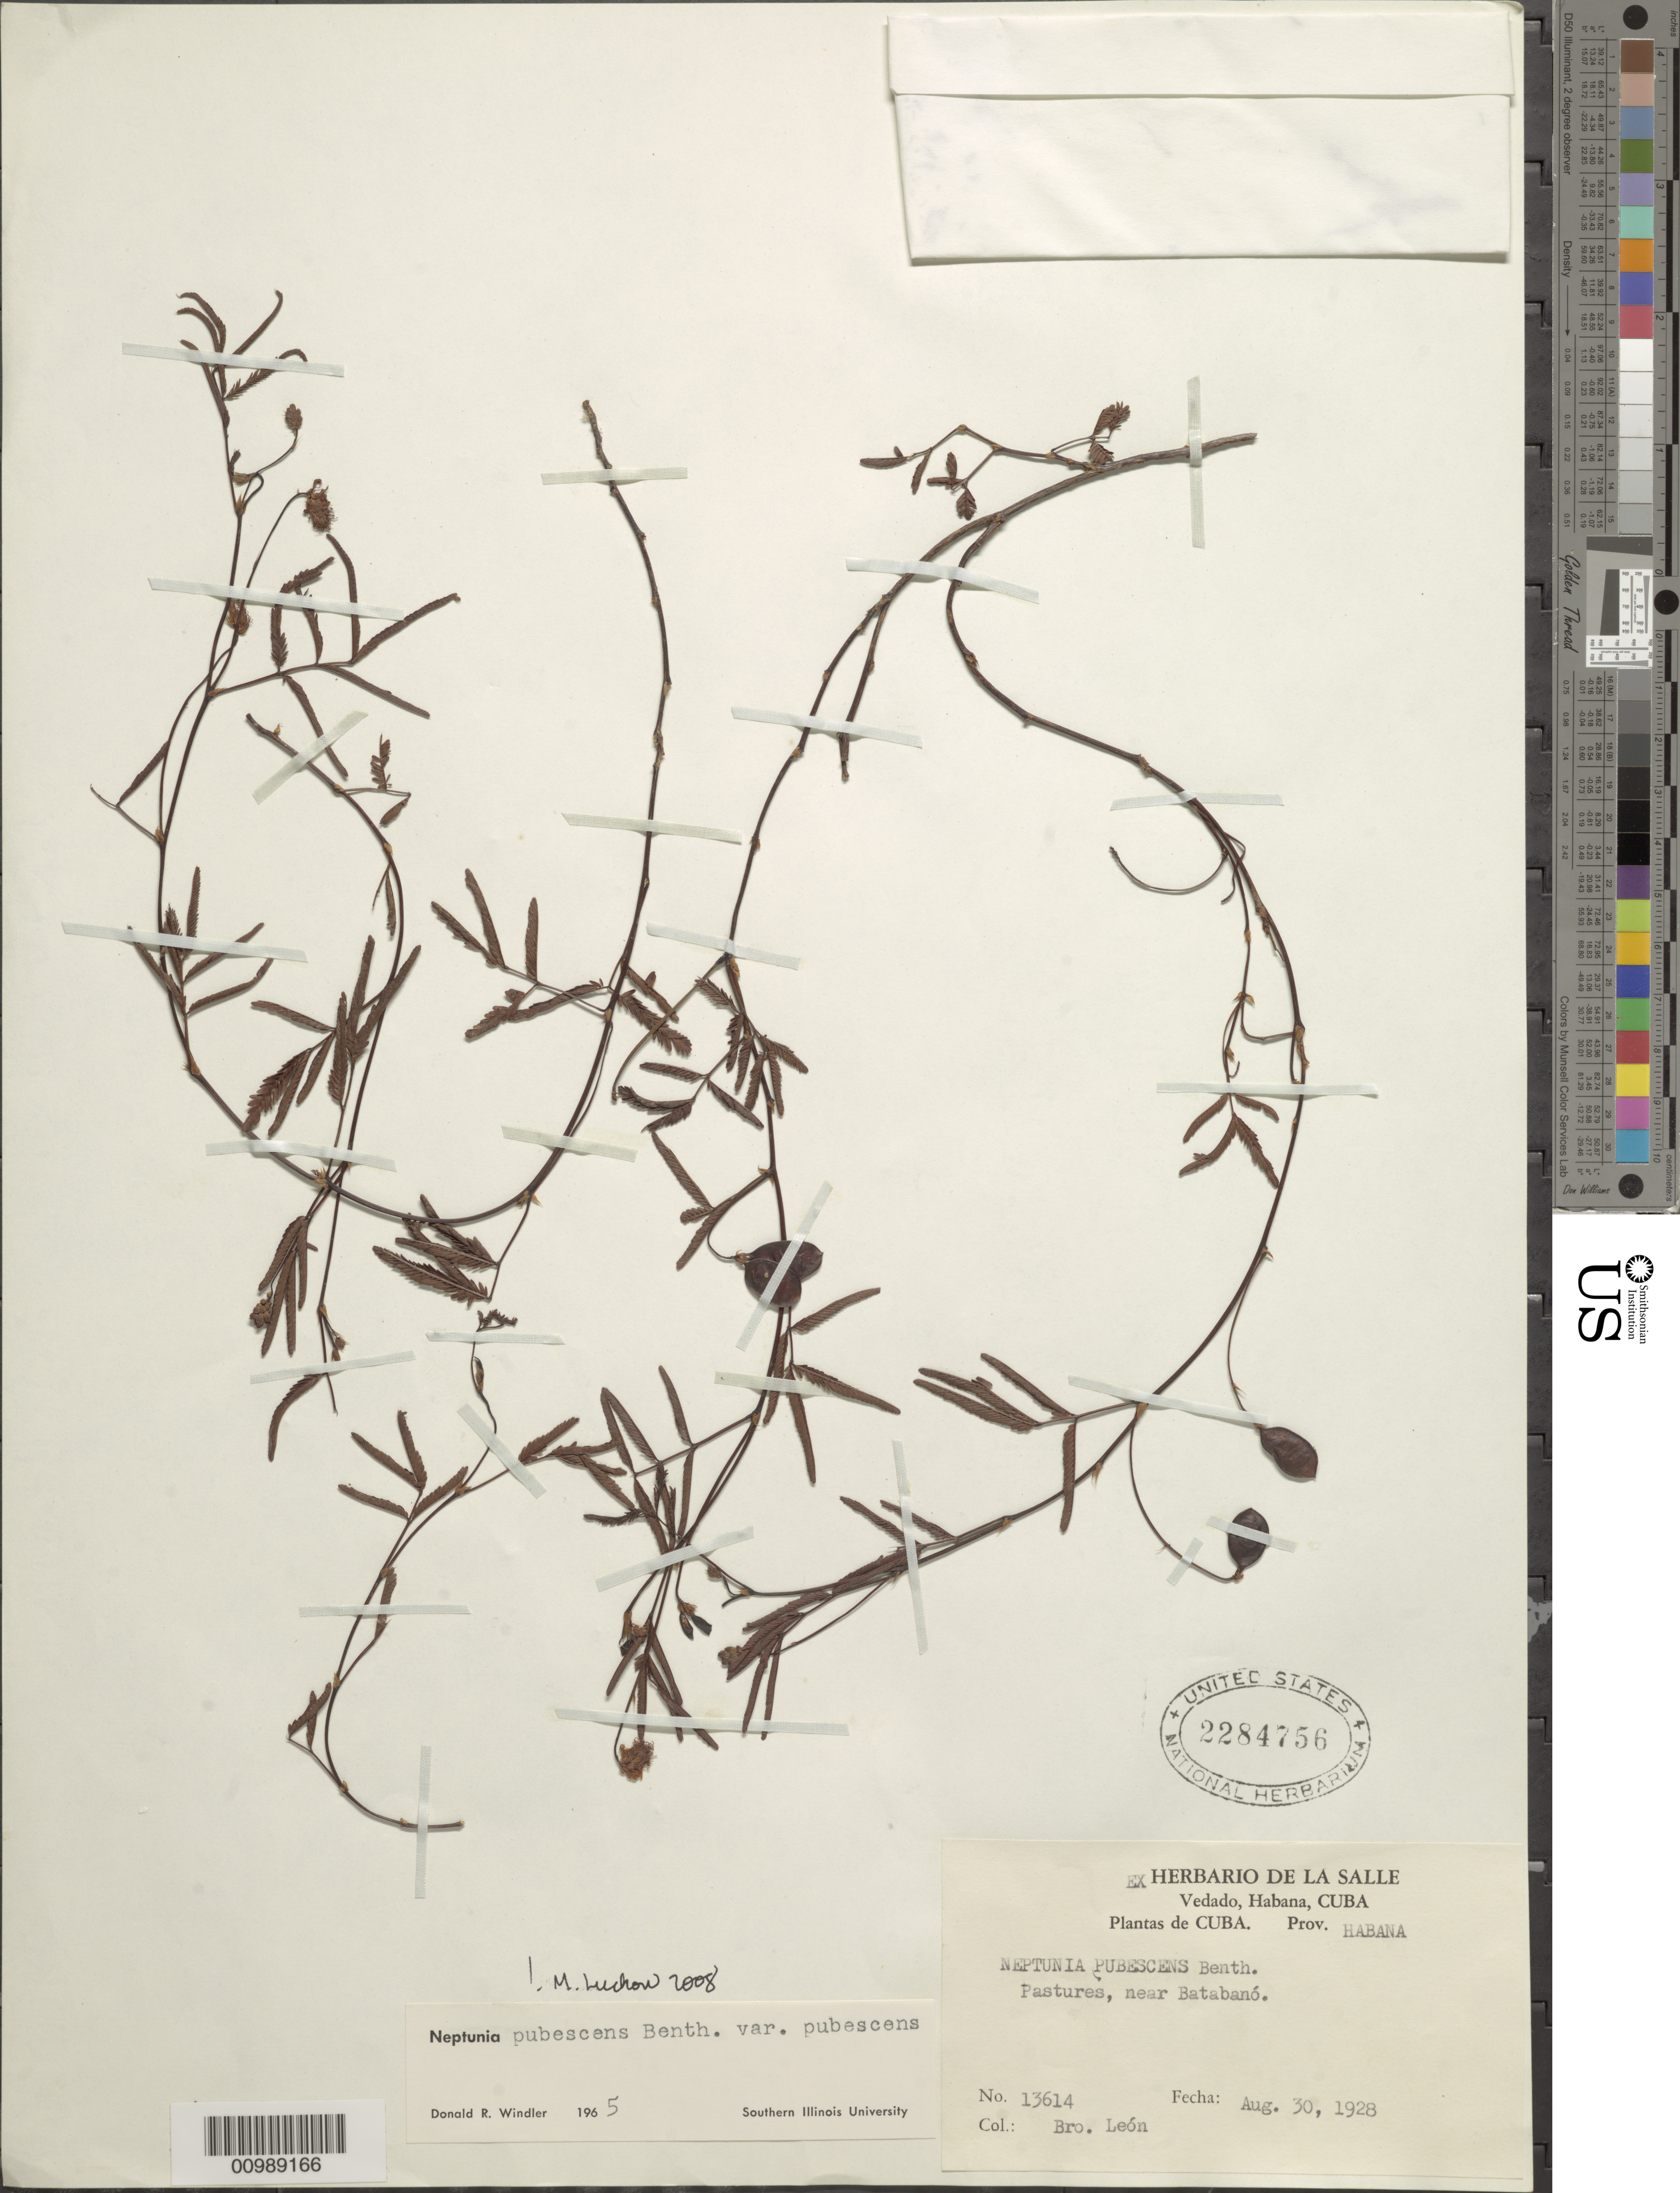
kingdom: Plantae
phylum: Tracheophyta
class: Magnoliopsida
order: Fabales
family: Fabaceae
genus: Neptunia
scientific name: Neptunia pubescens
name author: Benth.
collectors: Bro. León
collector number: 13614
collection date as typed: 30 Aug 1928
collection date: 1928-08-30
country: Cuba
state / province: La Habana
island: Cuba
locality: Batabanó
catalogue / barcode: US 2284756